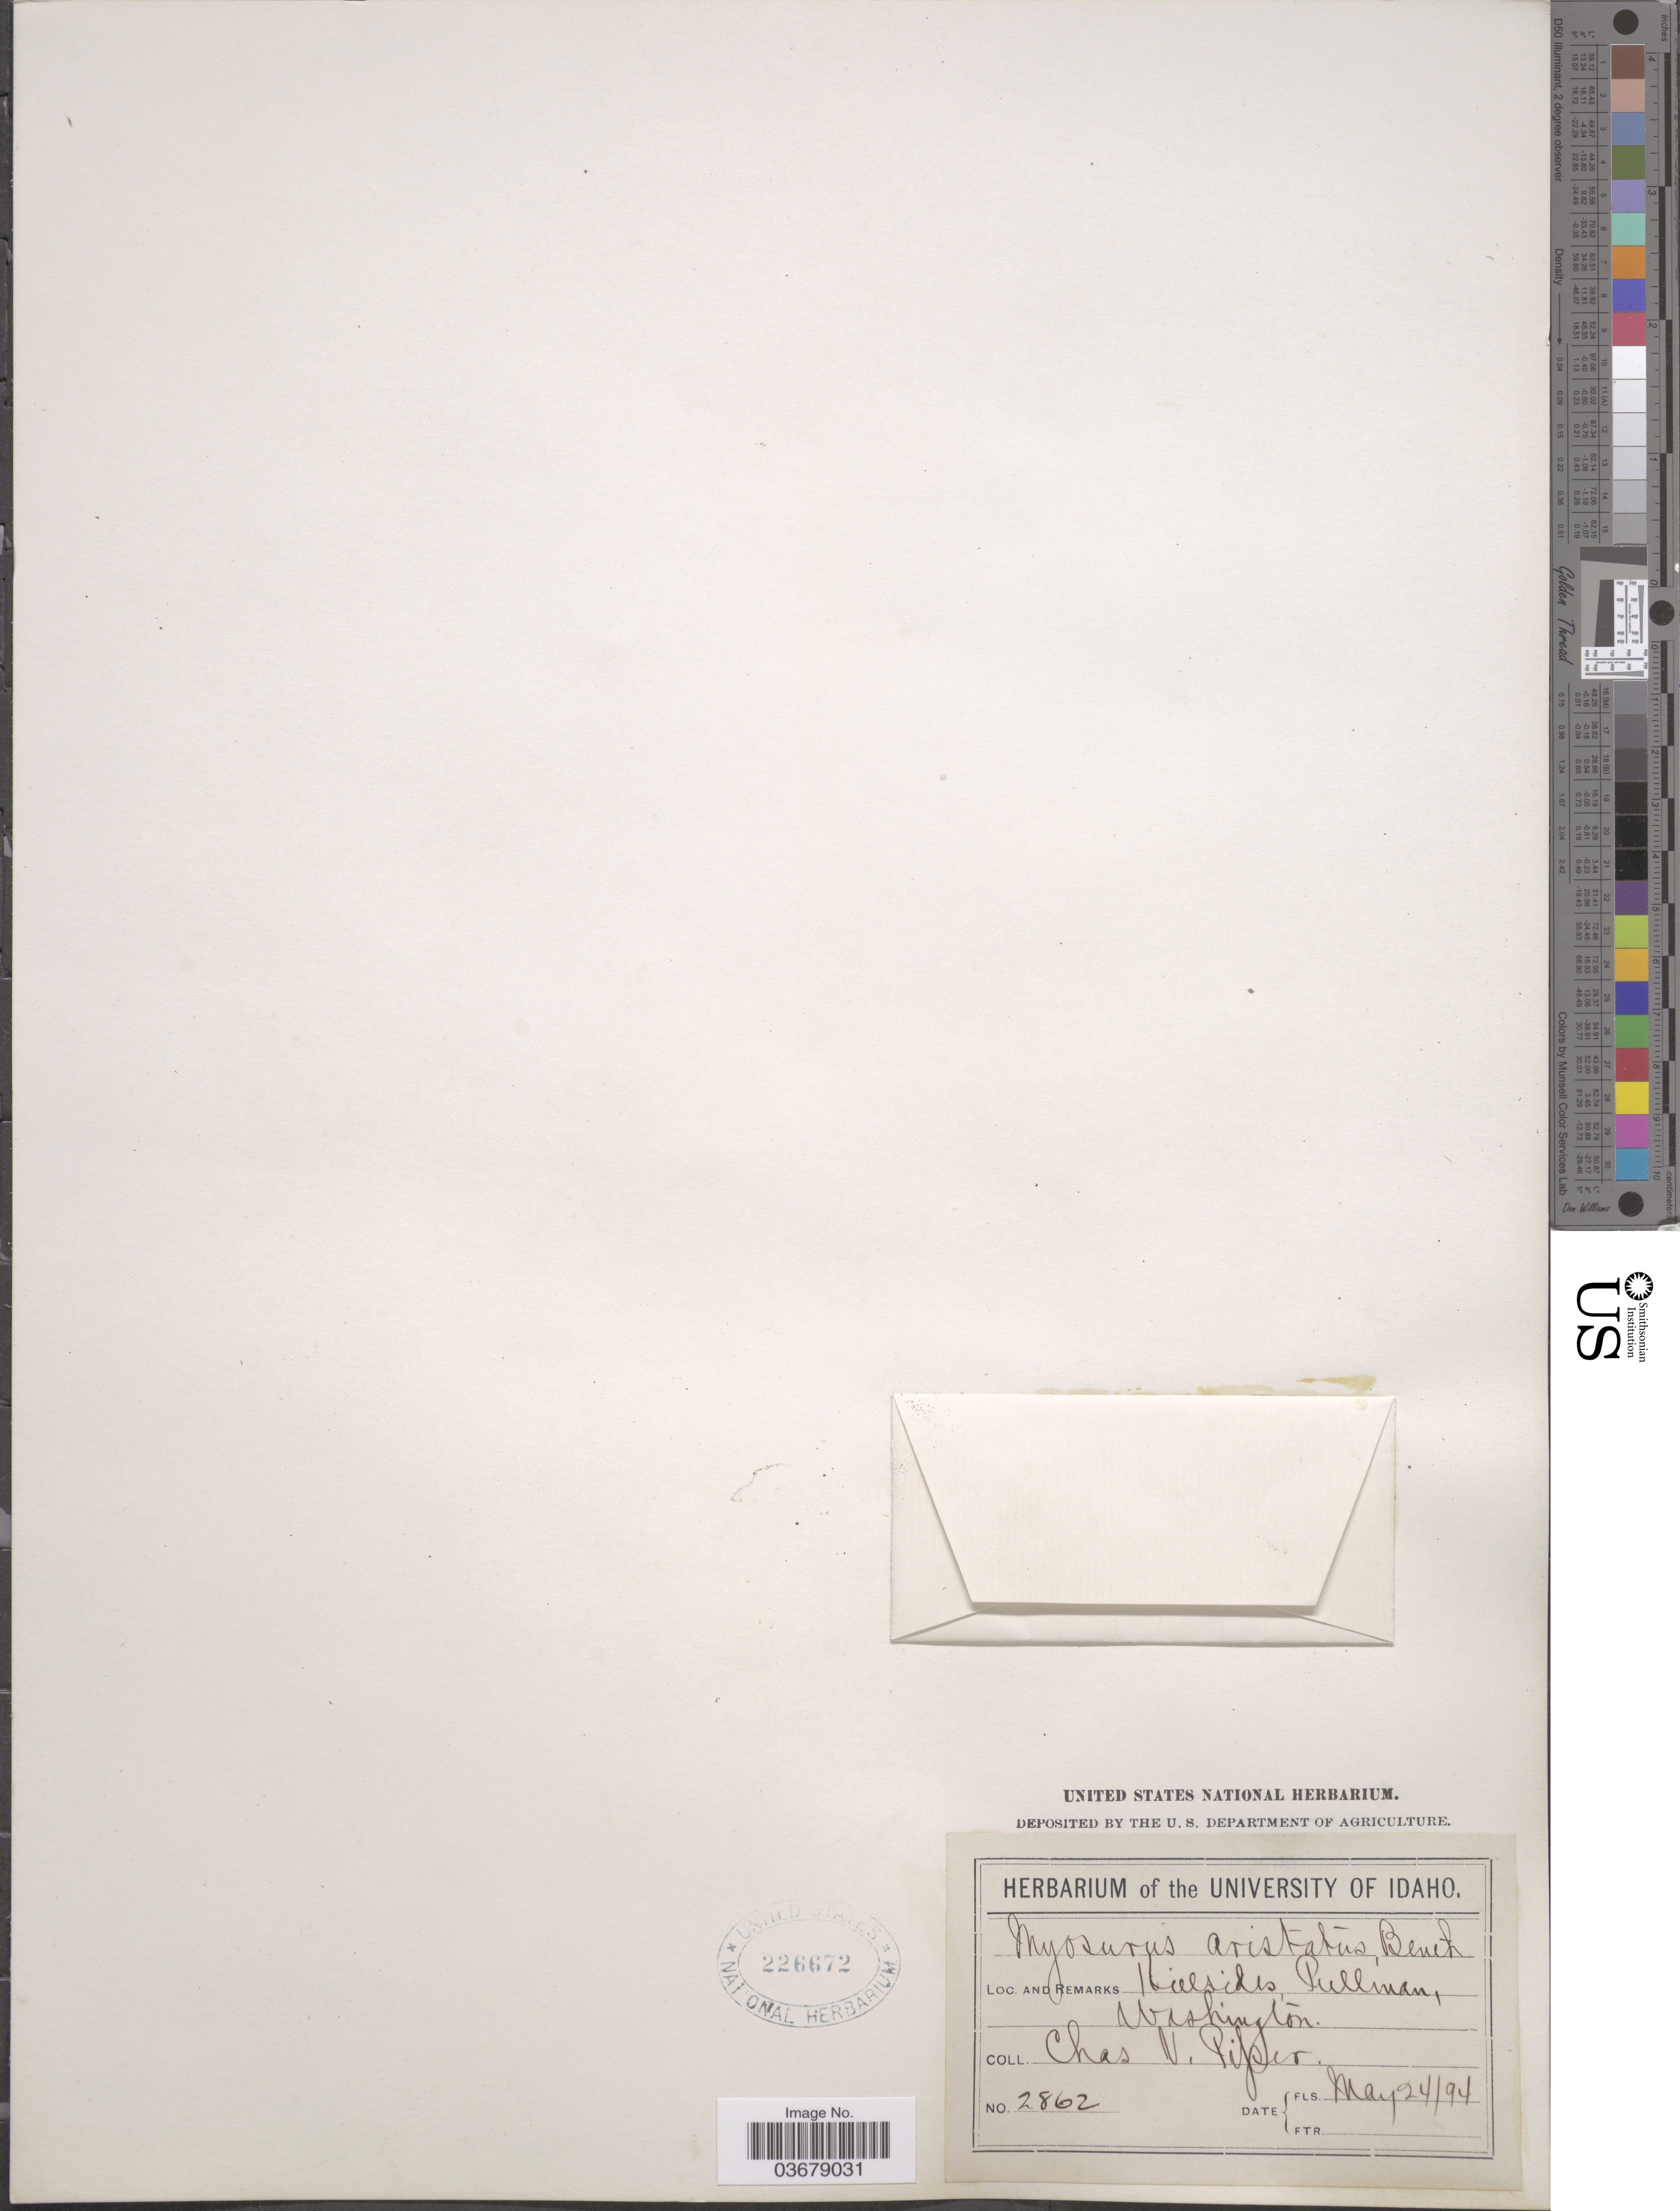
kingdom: Plantae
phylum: Tracheophyta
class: Magnoliopsida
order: Ranunculales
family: Ranunculaceae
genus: Myosurus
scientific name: Myosurus aristatus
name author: Benth.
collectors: C. V. Piper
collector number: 2862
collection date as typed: Transcribed d/m/y: 24/5/94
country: United States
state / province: Idaho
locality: Hillsides, Pullman, Washington.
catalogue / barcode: US 226672